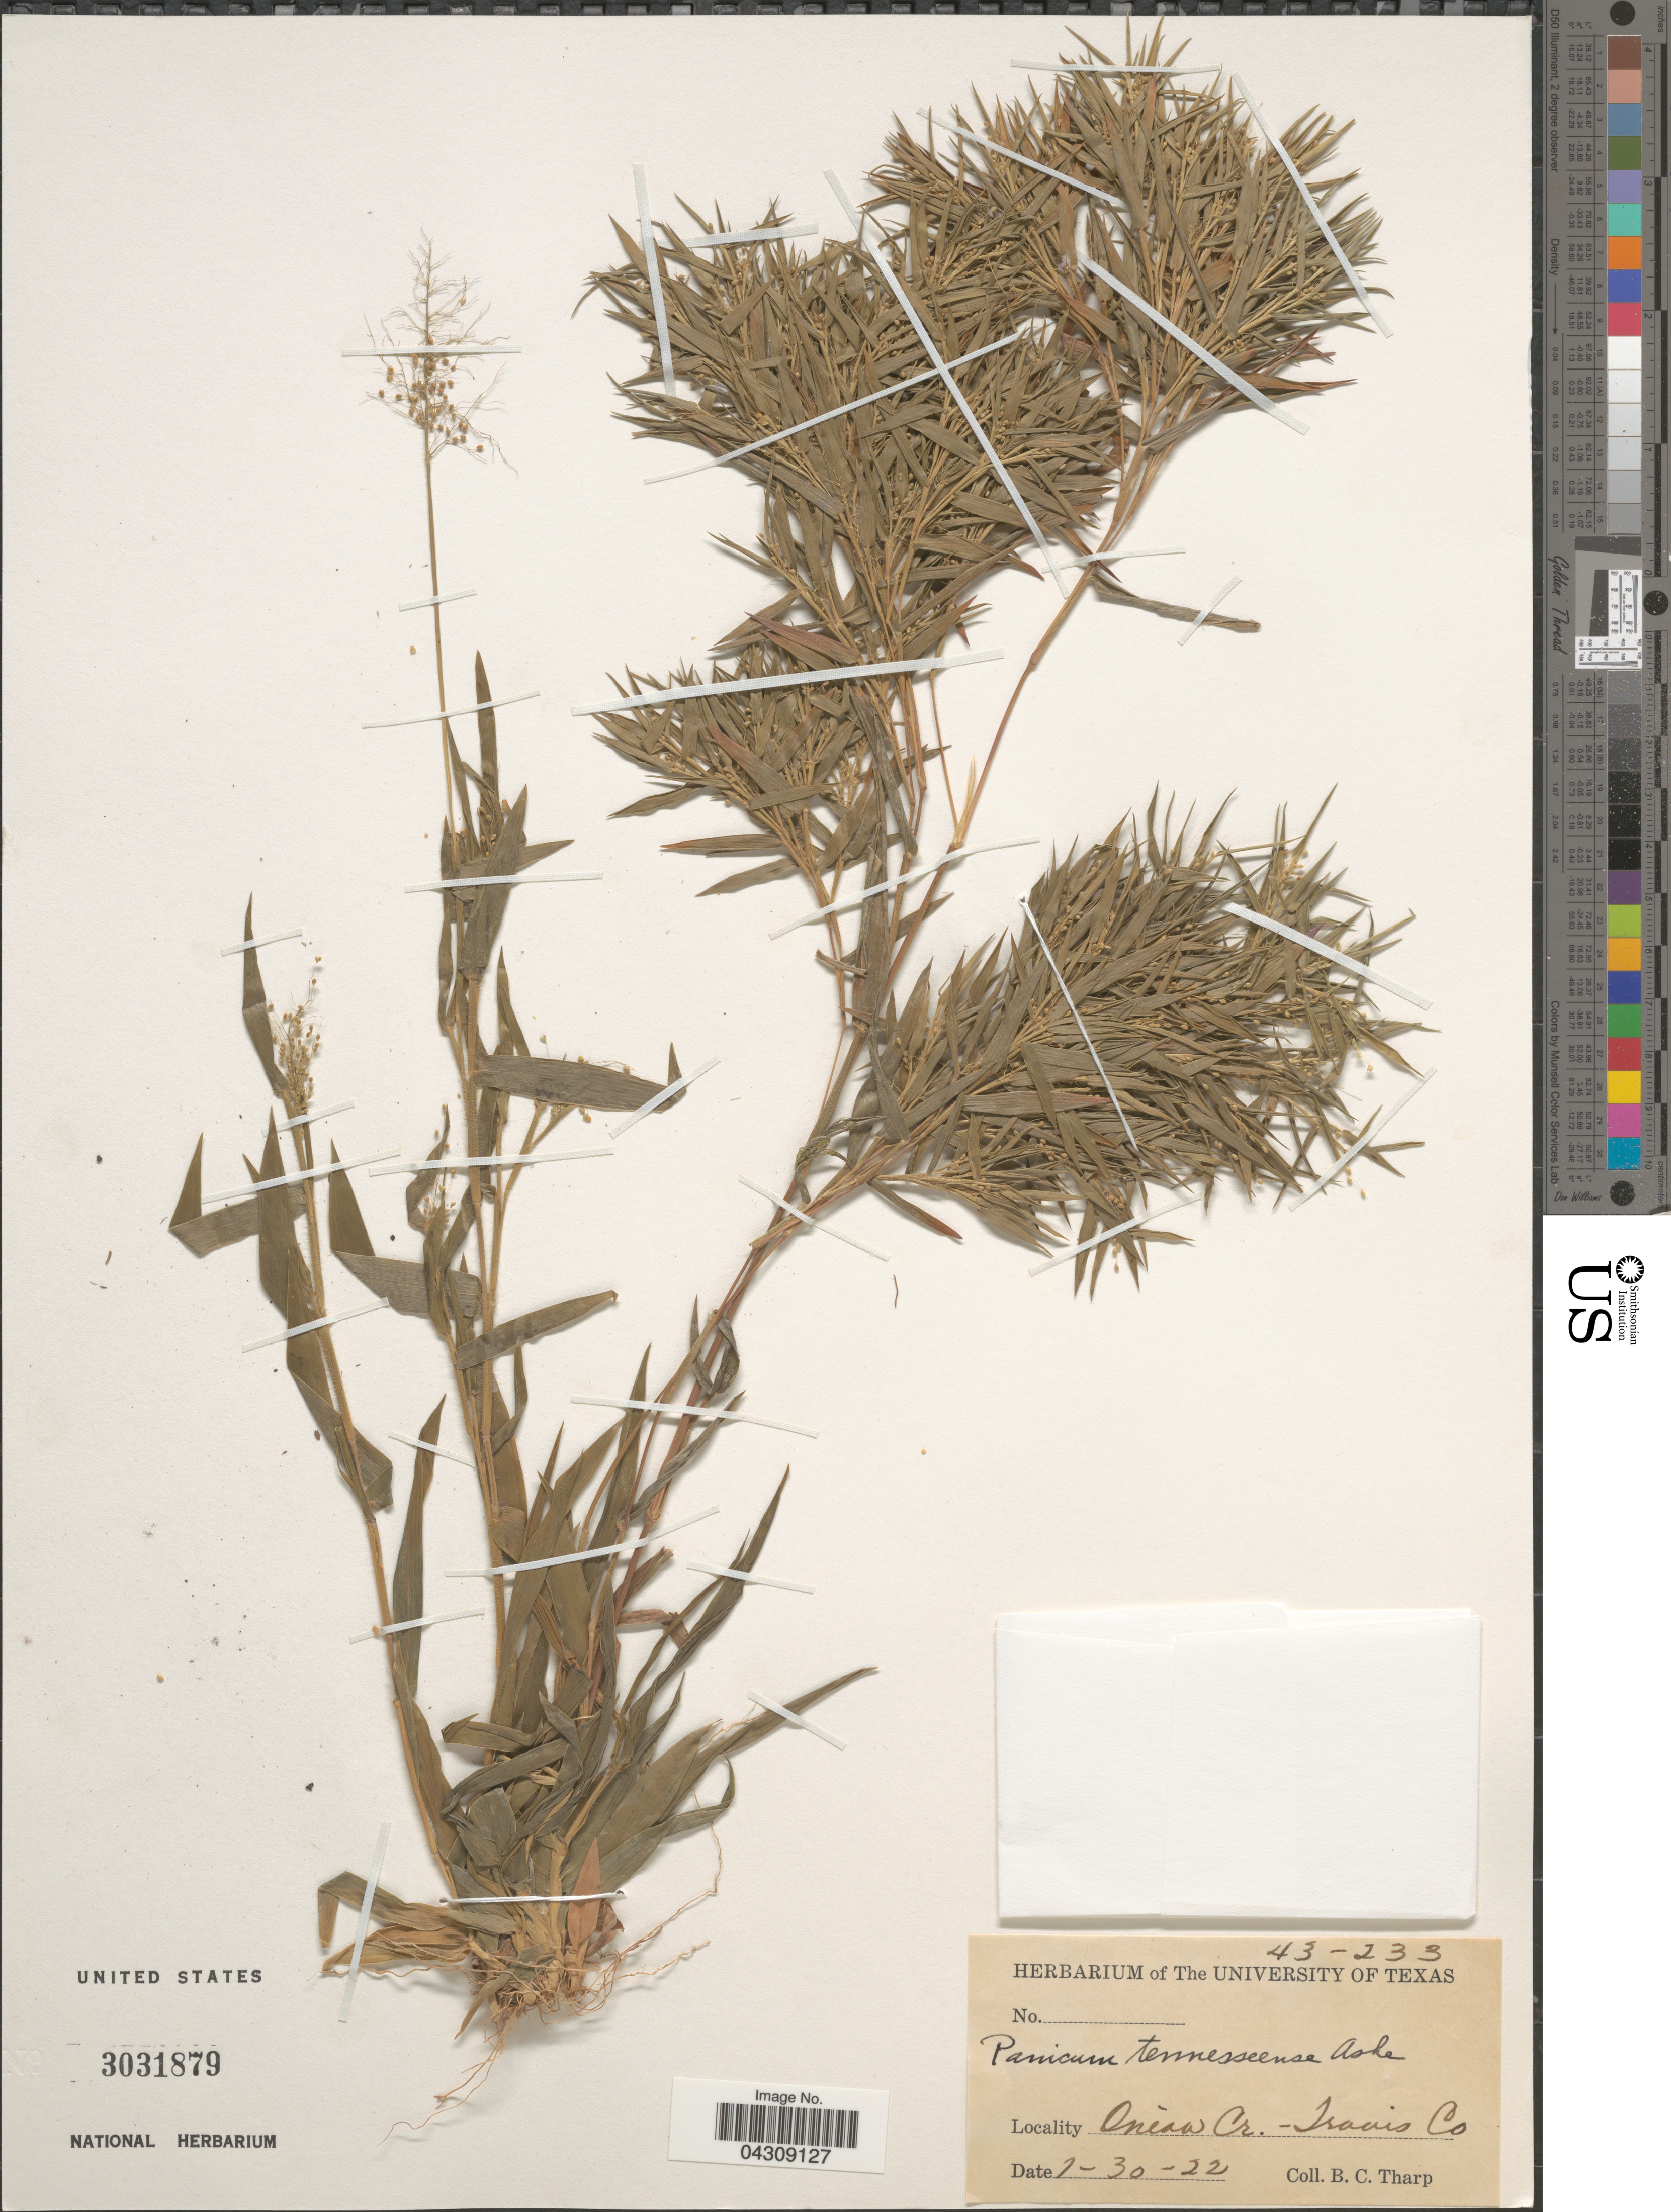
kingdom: Plantae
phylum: Tracheophyta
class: Liliopsida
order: Poales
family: Poaceae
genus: Dichanthelium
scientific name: Dichanthelium acuminatum var. acuminatum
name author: (Sw.) Gould & C.A. Clark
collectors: B. C. Tharp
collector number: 43-233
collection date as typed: Transcribed d/m/y: 30/7/22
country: United States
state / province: Texas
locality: Onion Cr. - Travis Co.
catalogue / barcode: US 3031879